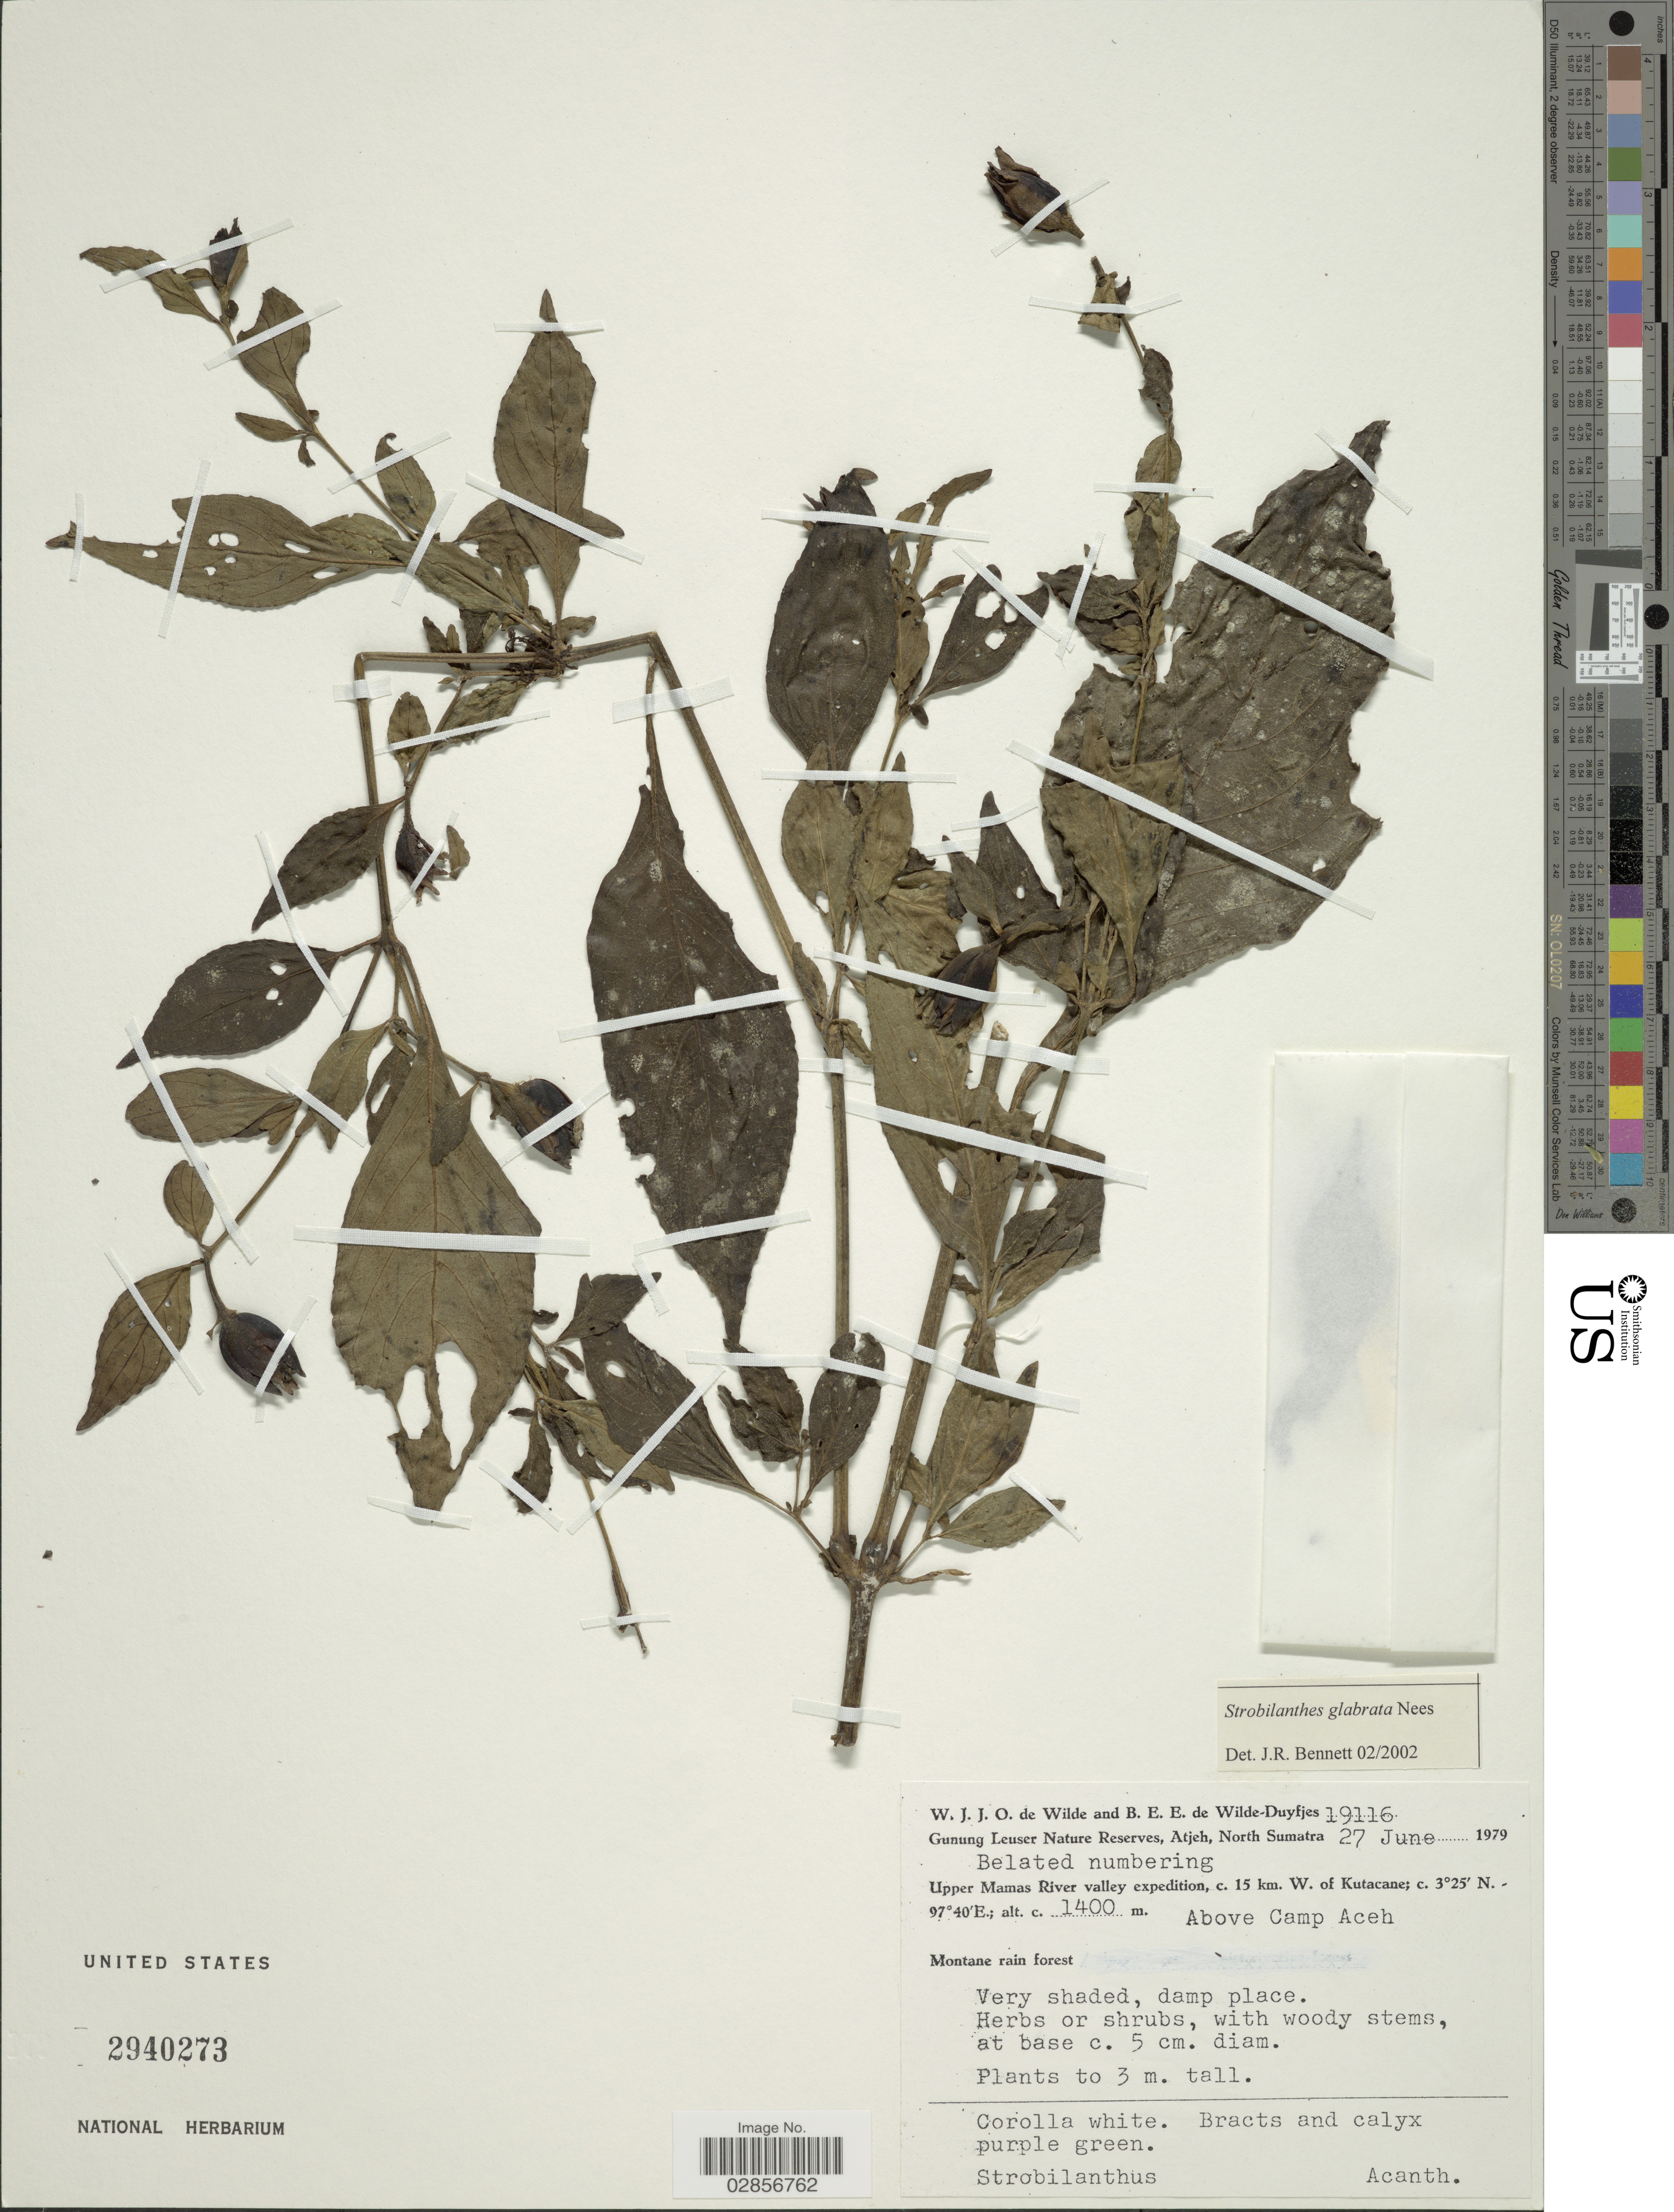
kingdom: Plantae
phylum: Tracheophyta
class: Magnoliopsida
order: Lamiales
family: Acanthaceae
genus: Strobilanthes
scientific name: Strobilanthes glabrata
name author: Nees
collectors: W. J. de Wilde & B. E. de Wilde-Duyfjes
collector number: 19116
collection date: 1979-06-27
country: Indonesia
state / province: Sumatra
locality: Gunung Leuser Nature Reserves, Atjeh, North Sumatra. Upper Mamas River valley expedition, c. 15 km. W. of Kutacane. Above Camp Aceh.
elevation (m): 1400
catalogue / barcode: US 2940273